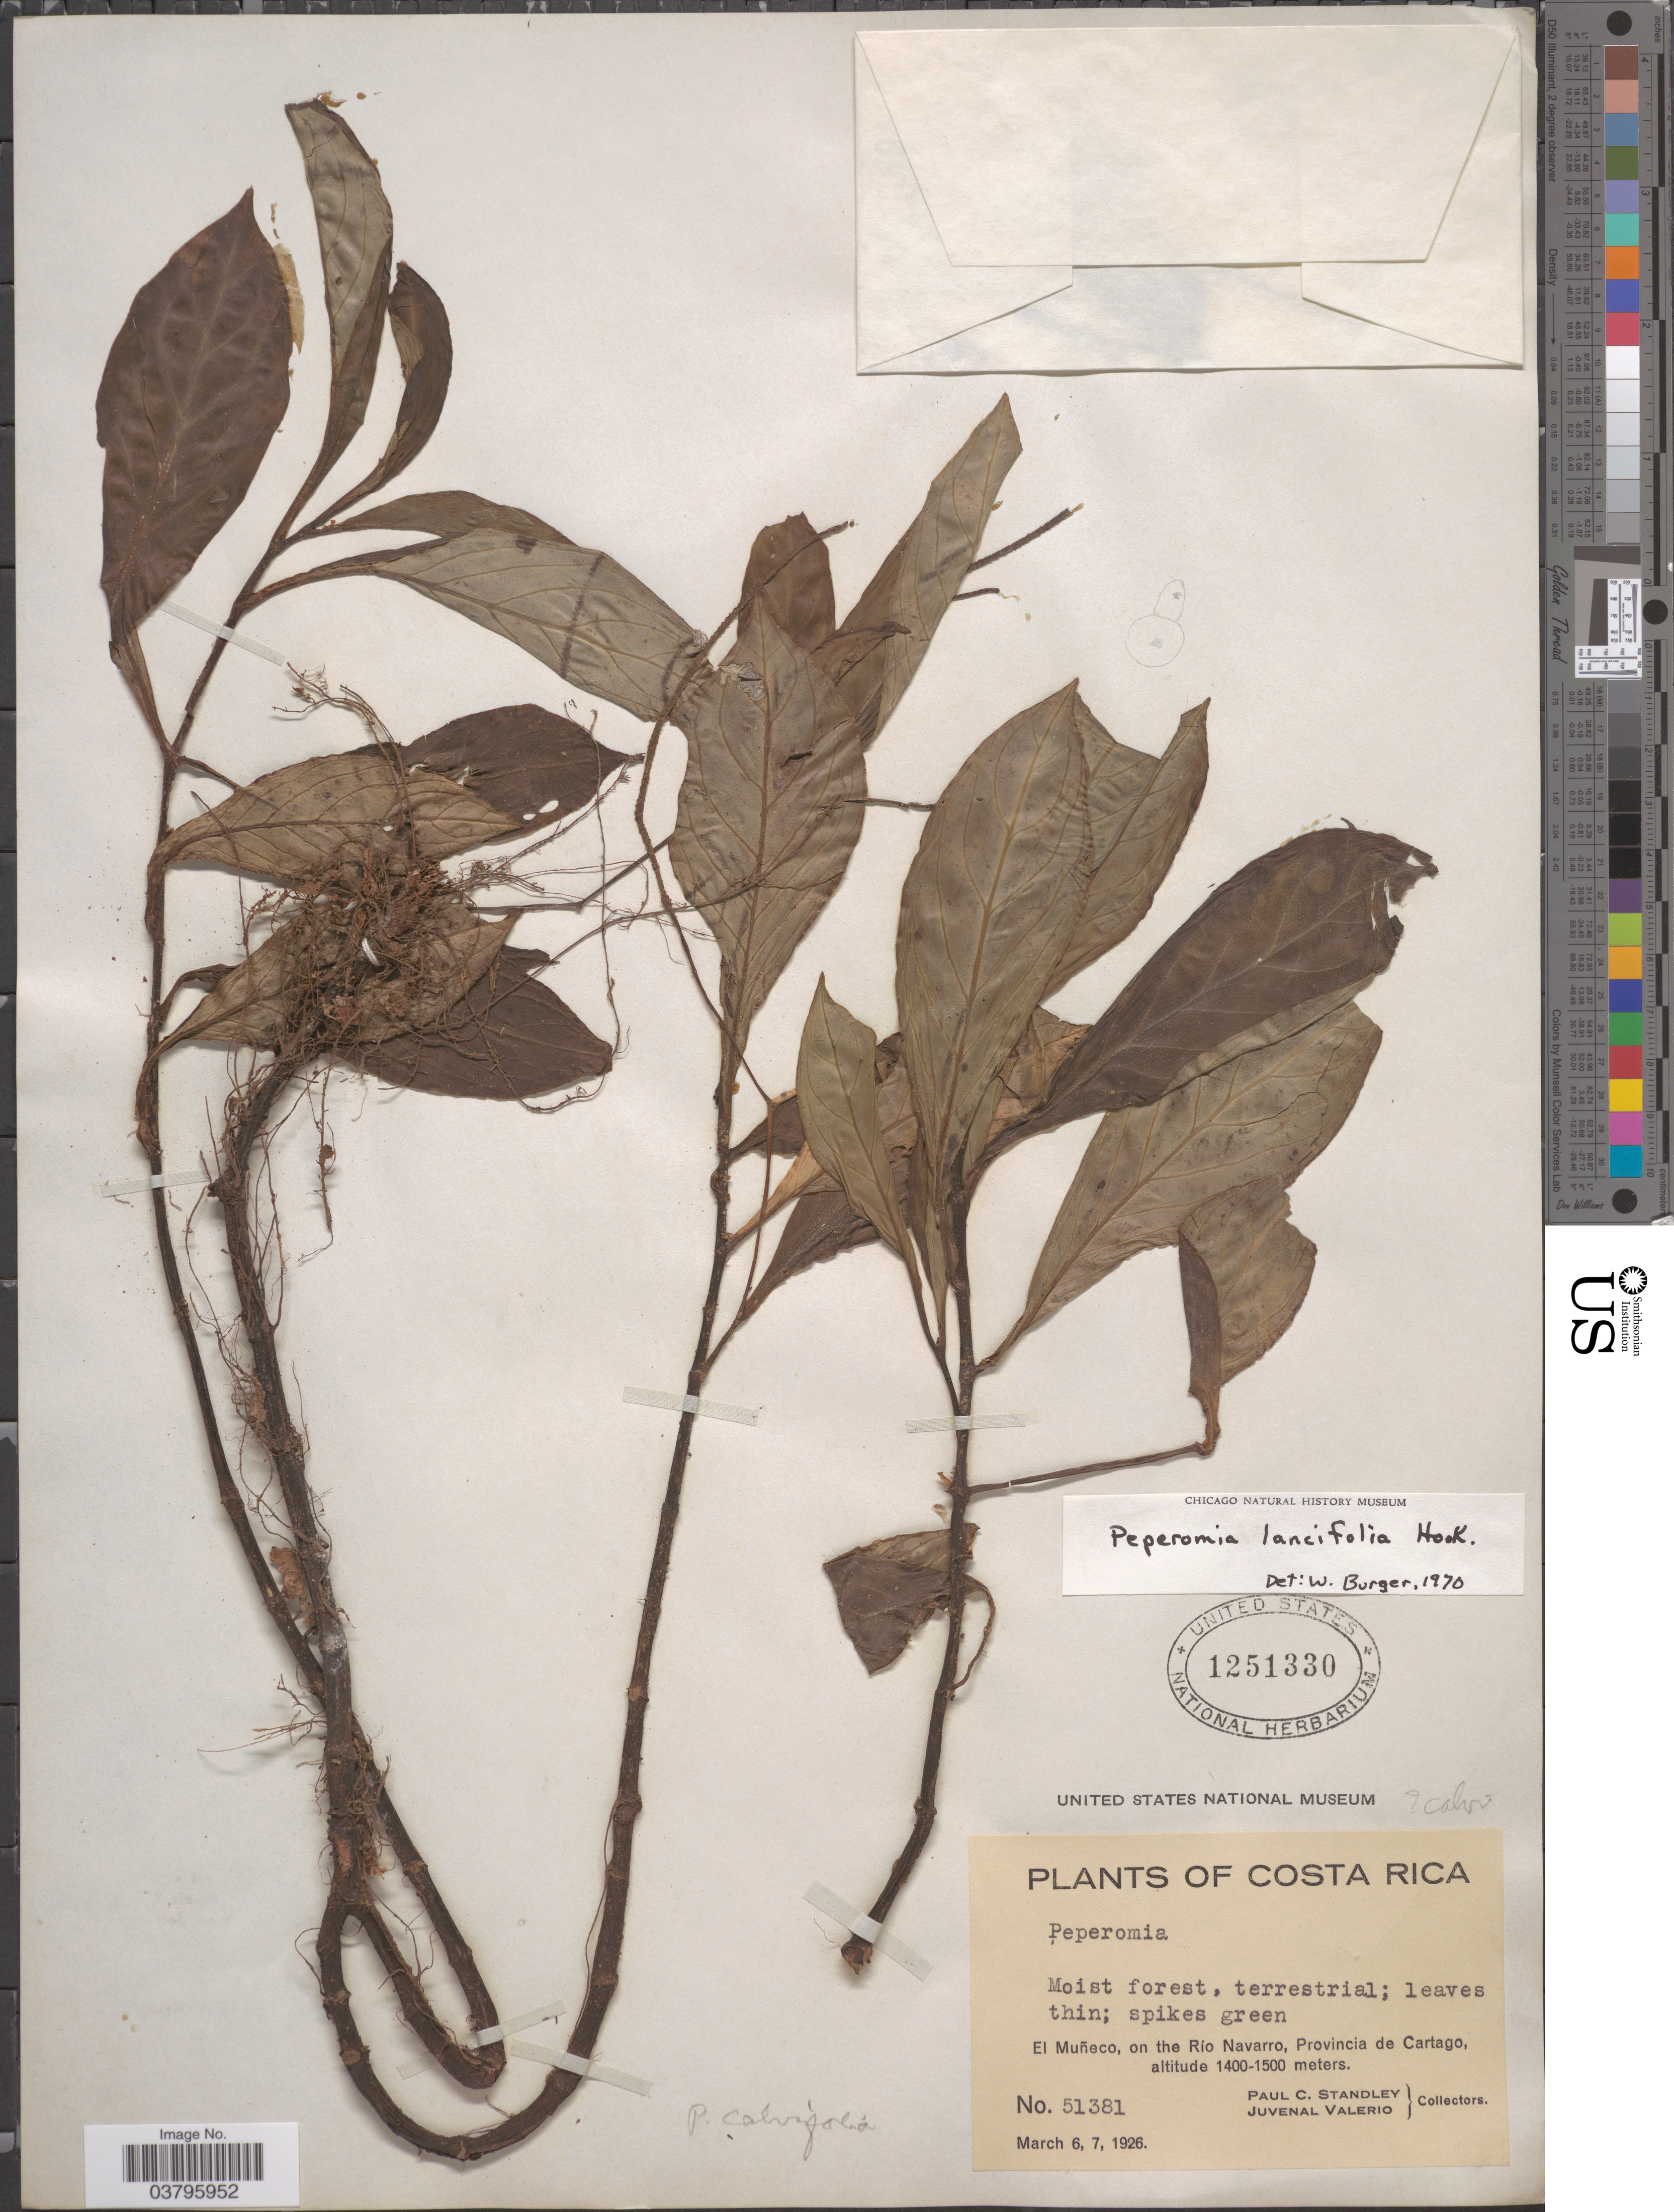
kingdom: Plantae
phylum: Tracheophyta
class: Magnoliopsida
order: Piperales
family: Piperaceae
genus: Peperomia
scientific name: Peperomia lancifolia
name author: Hook.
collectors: P. C. Standley & J. Valerio R.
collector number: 51381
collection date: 1926-03-06/1926-03-07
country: Costa Rica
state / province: Cartago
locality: El Muñeco, on the Río Navarro.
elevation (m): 1400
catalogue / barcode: US 1251330